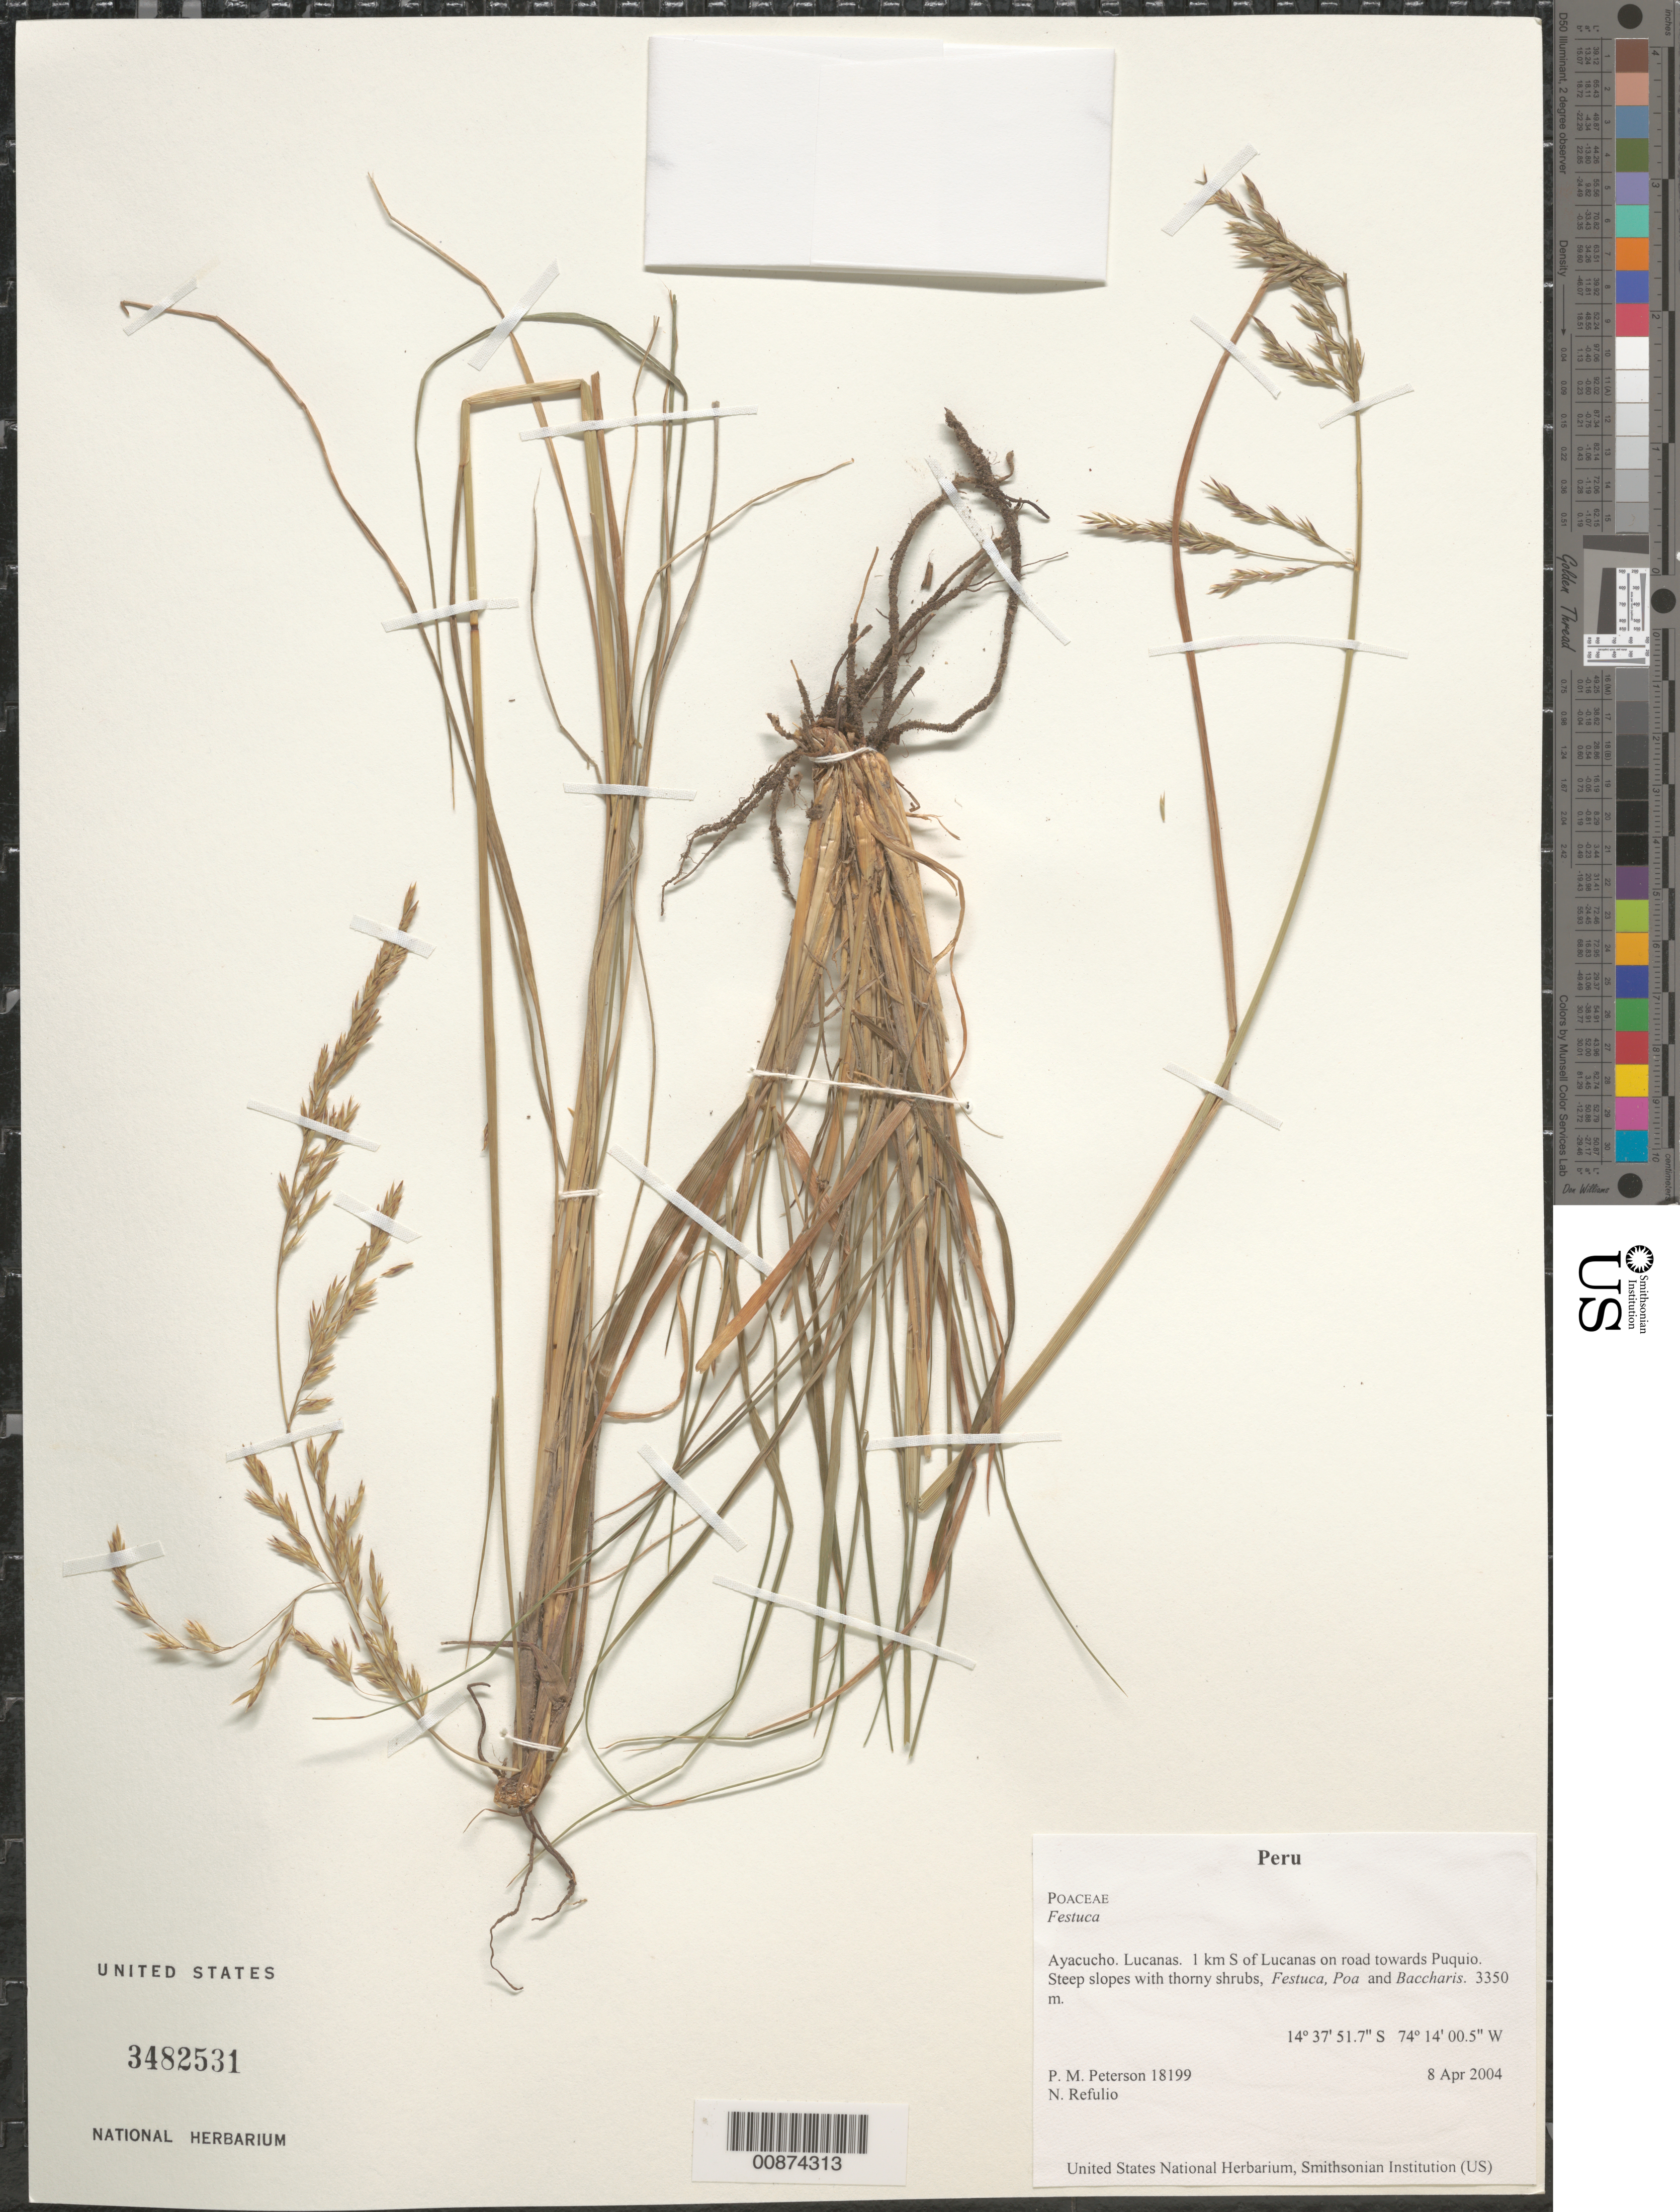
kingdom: Plantae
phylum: Tracheophyta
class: Liliopsida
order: Poales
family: Poaceae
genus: Festuca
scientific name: Festuca sp.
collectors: P. M. Peterson & N. Refulio-Rodríguez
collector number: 18199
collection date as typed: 08 Apr 2004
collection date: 2004-04-08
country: Peru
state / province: Ayacucho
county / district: Lucanas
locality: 1 km S of Lucanas on road towards Puquio. Steep slopes with thorny shrubs, Festuca, Poa and Baccharis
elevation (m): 3350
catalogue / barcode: US 3482531